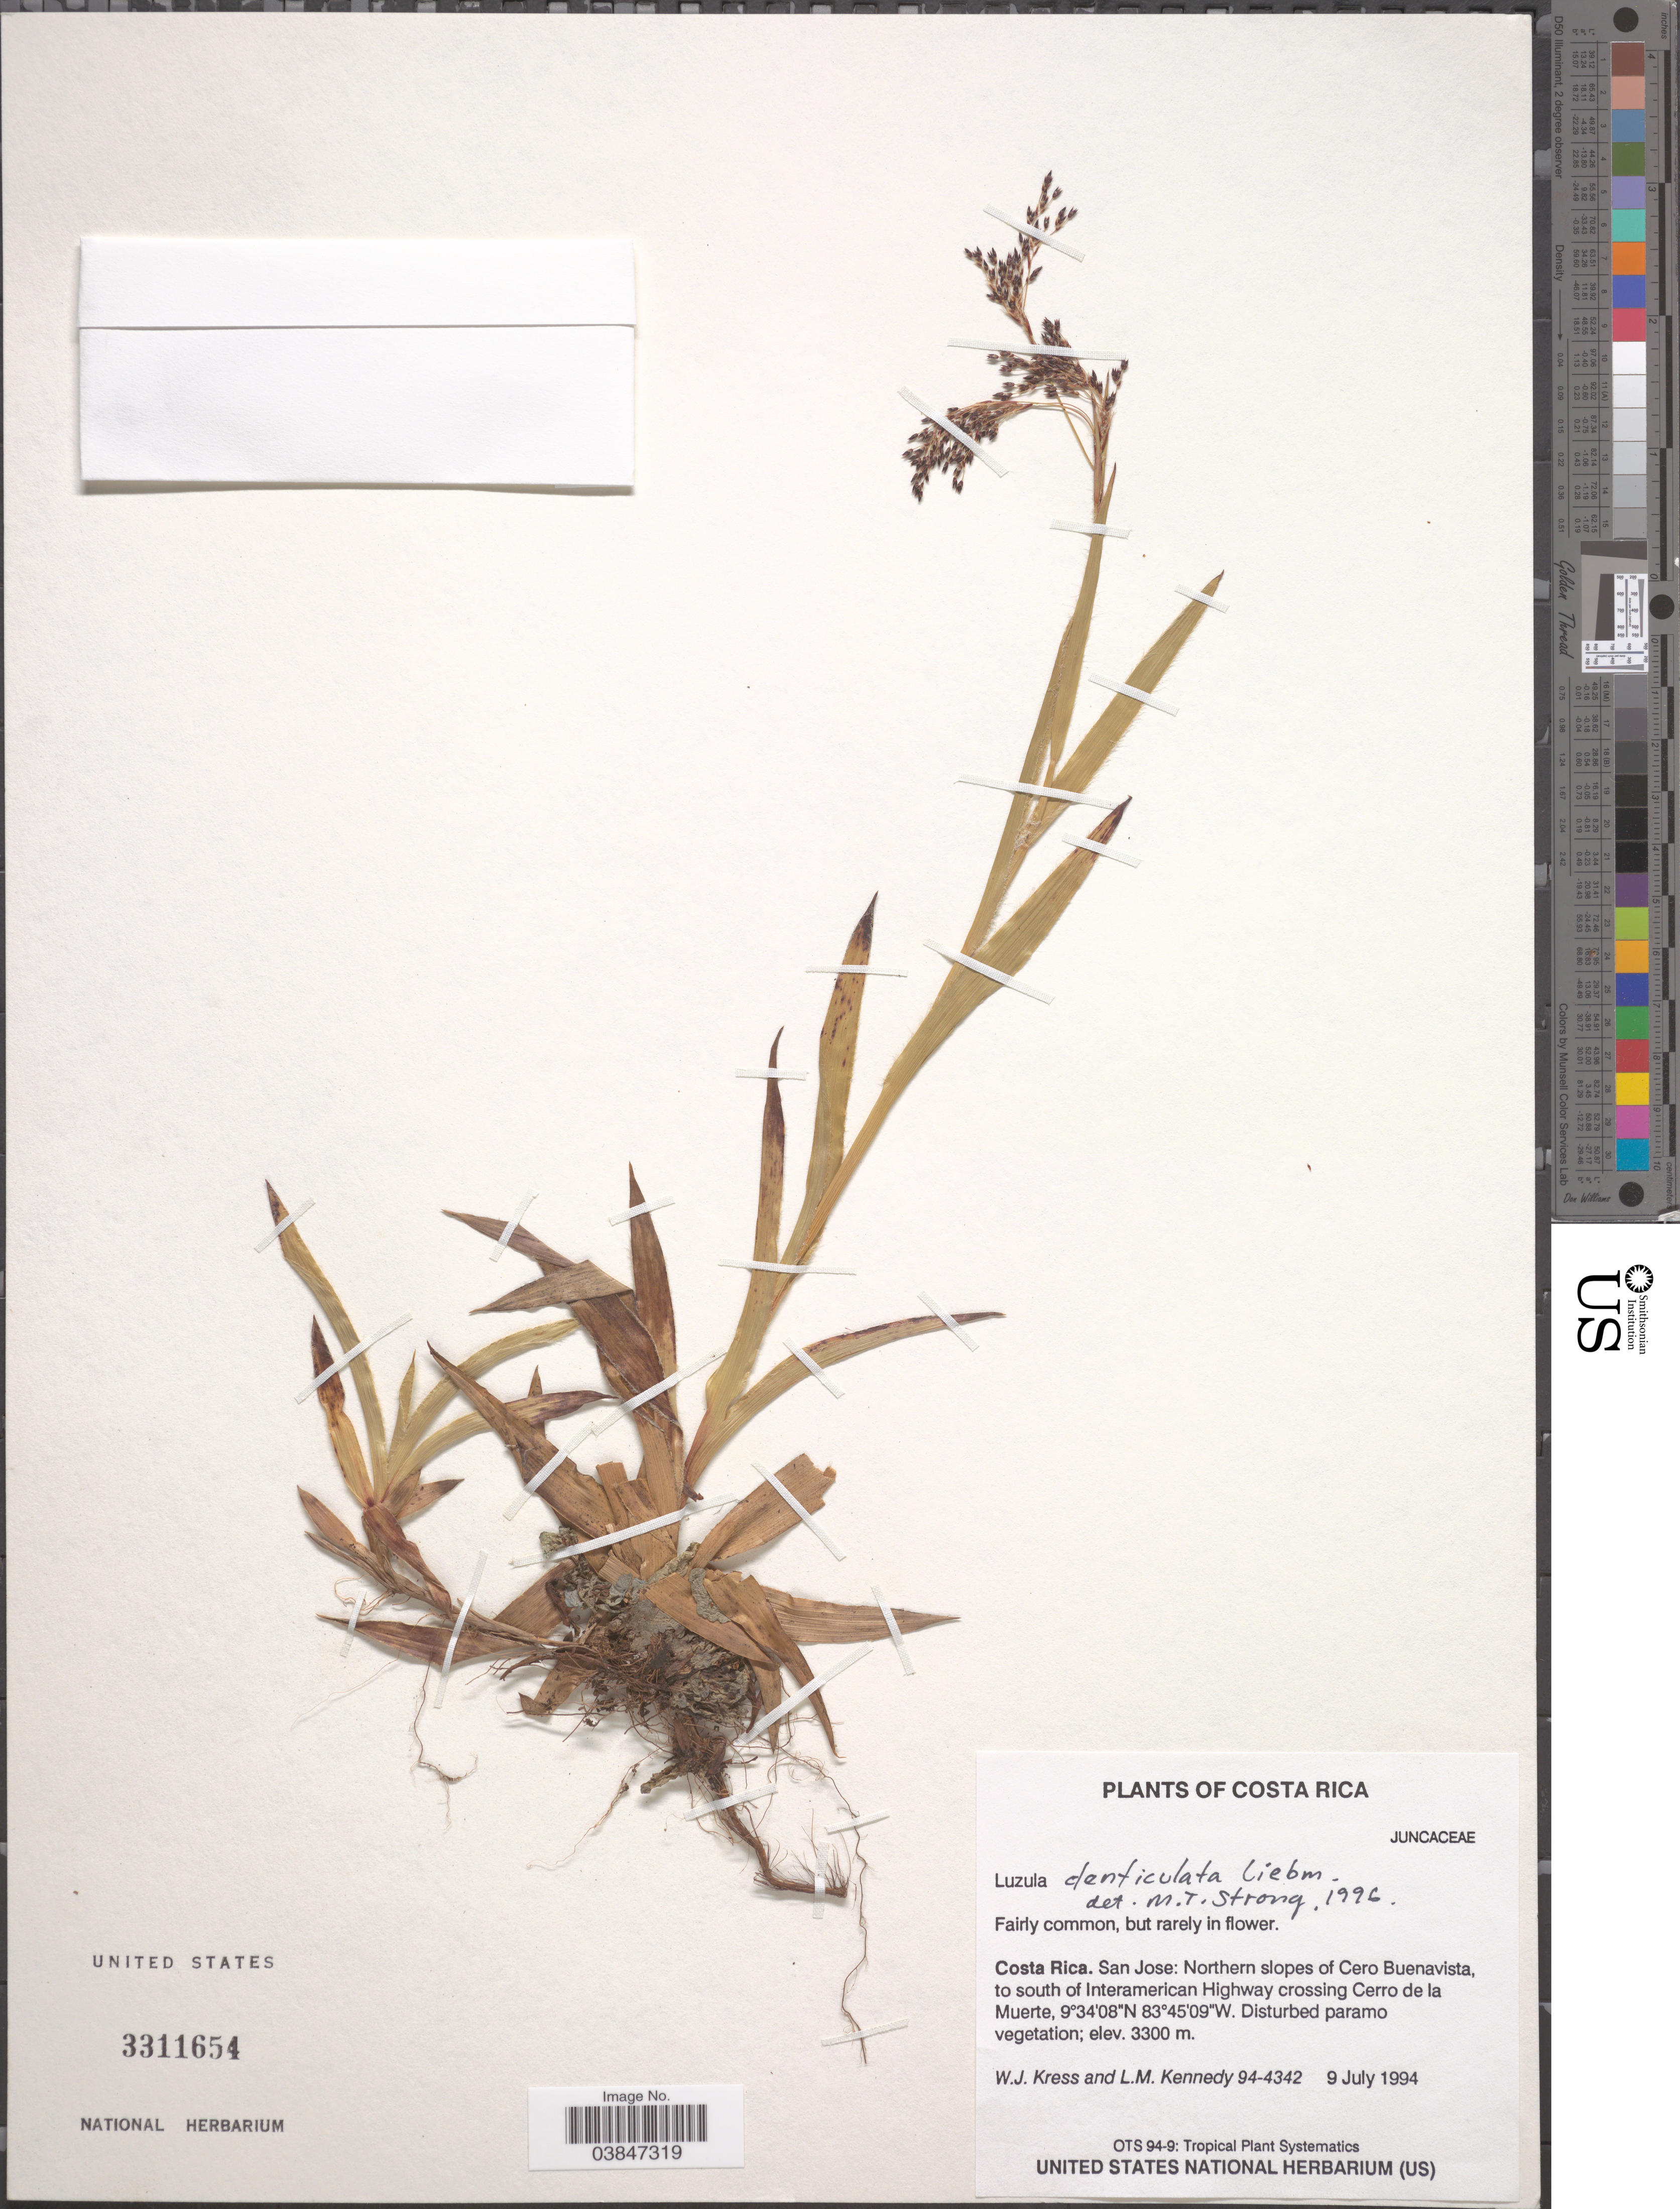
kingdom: Plantae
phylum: Tracheophyta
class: Liliopsida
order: Poales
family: Juncaceae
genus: Luzula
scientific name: Luzula denticulata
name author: Liebm.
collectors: W. J. Kress & L. M. Kennedy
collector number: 94-4342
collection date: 1994-07-09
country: Costa Rica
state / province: San José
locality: Northern slopes of Cero Buenavista, to south of Interamerican Highway crossing Cerro de la Muerte.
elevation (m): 3300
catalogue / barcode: US 3311654